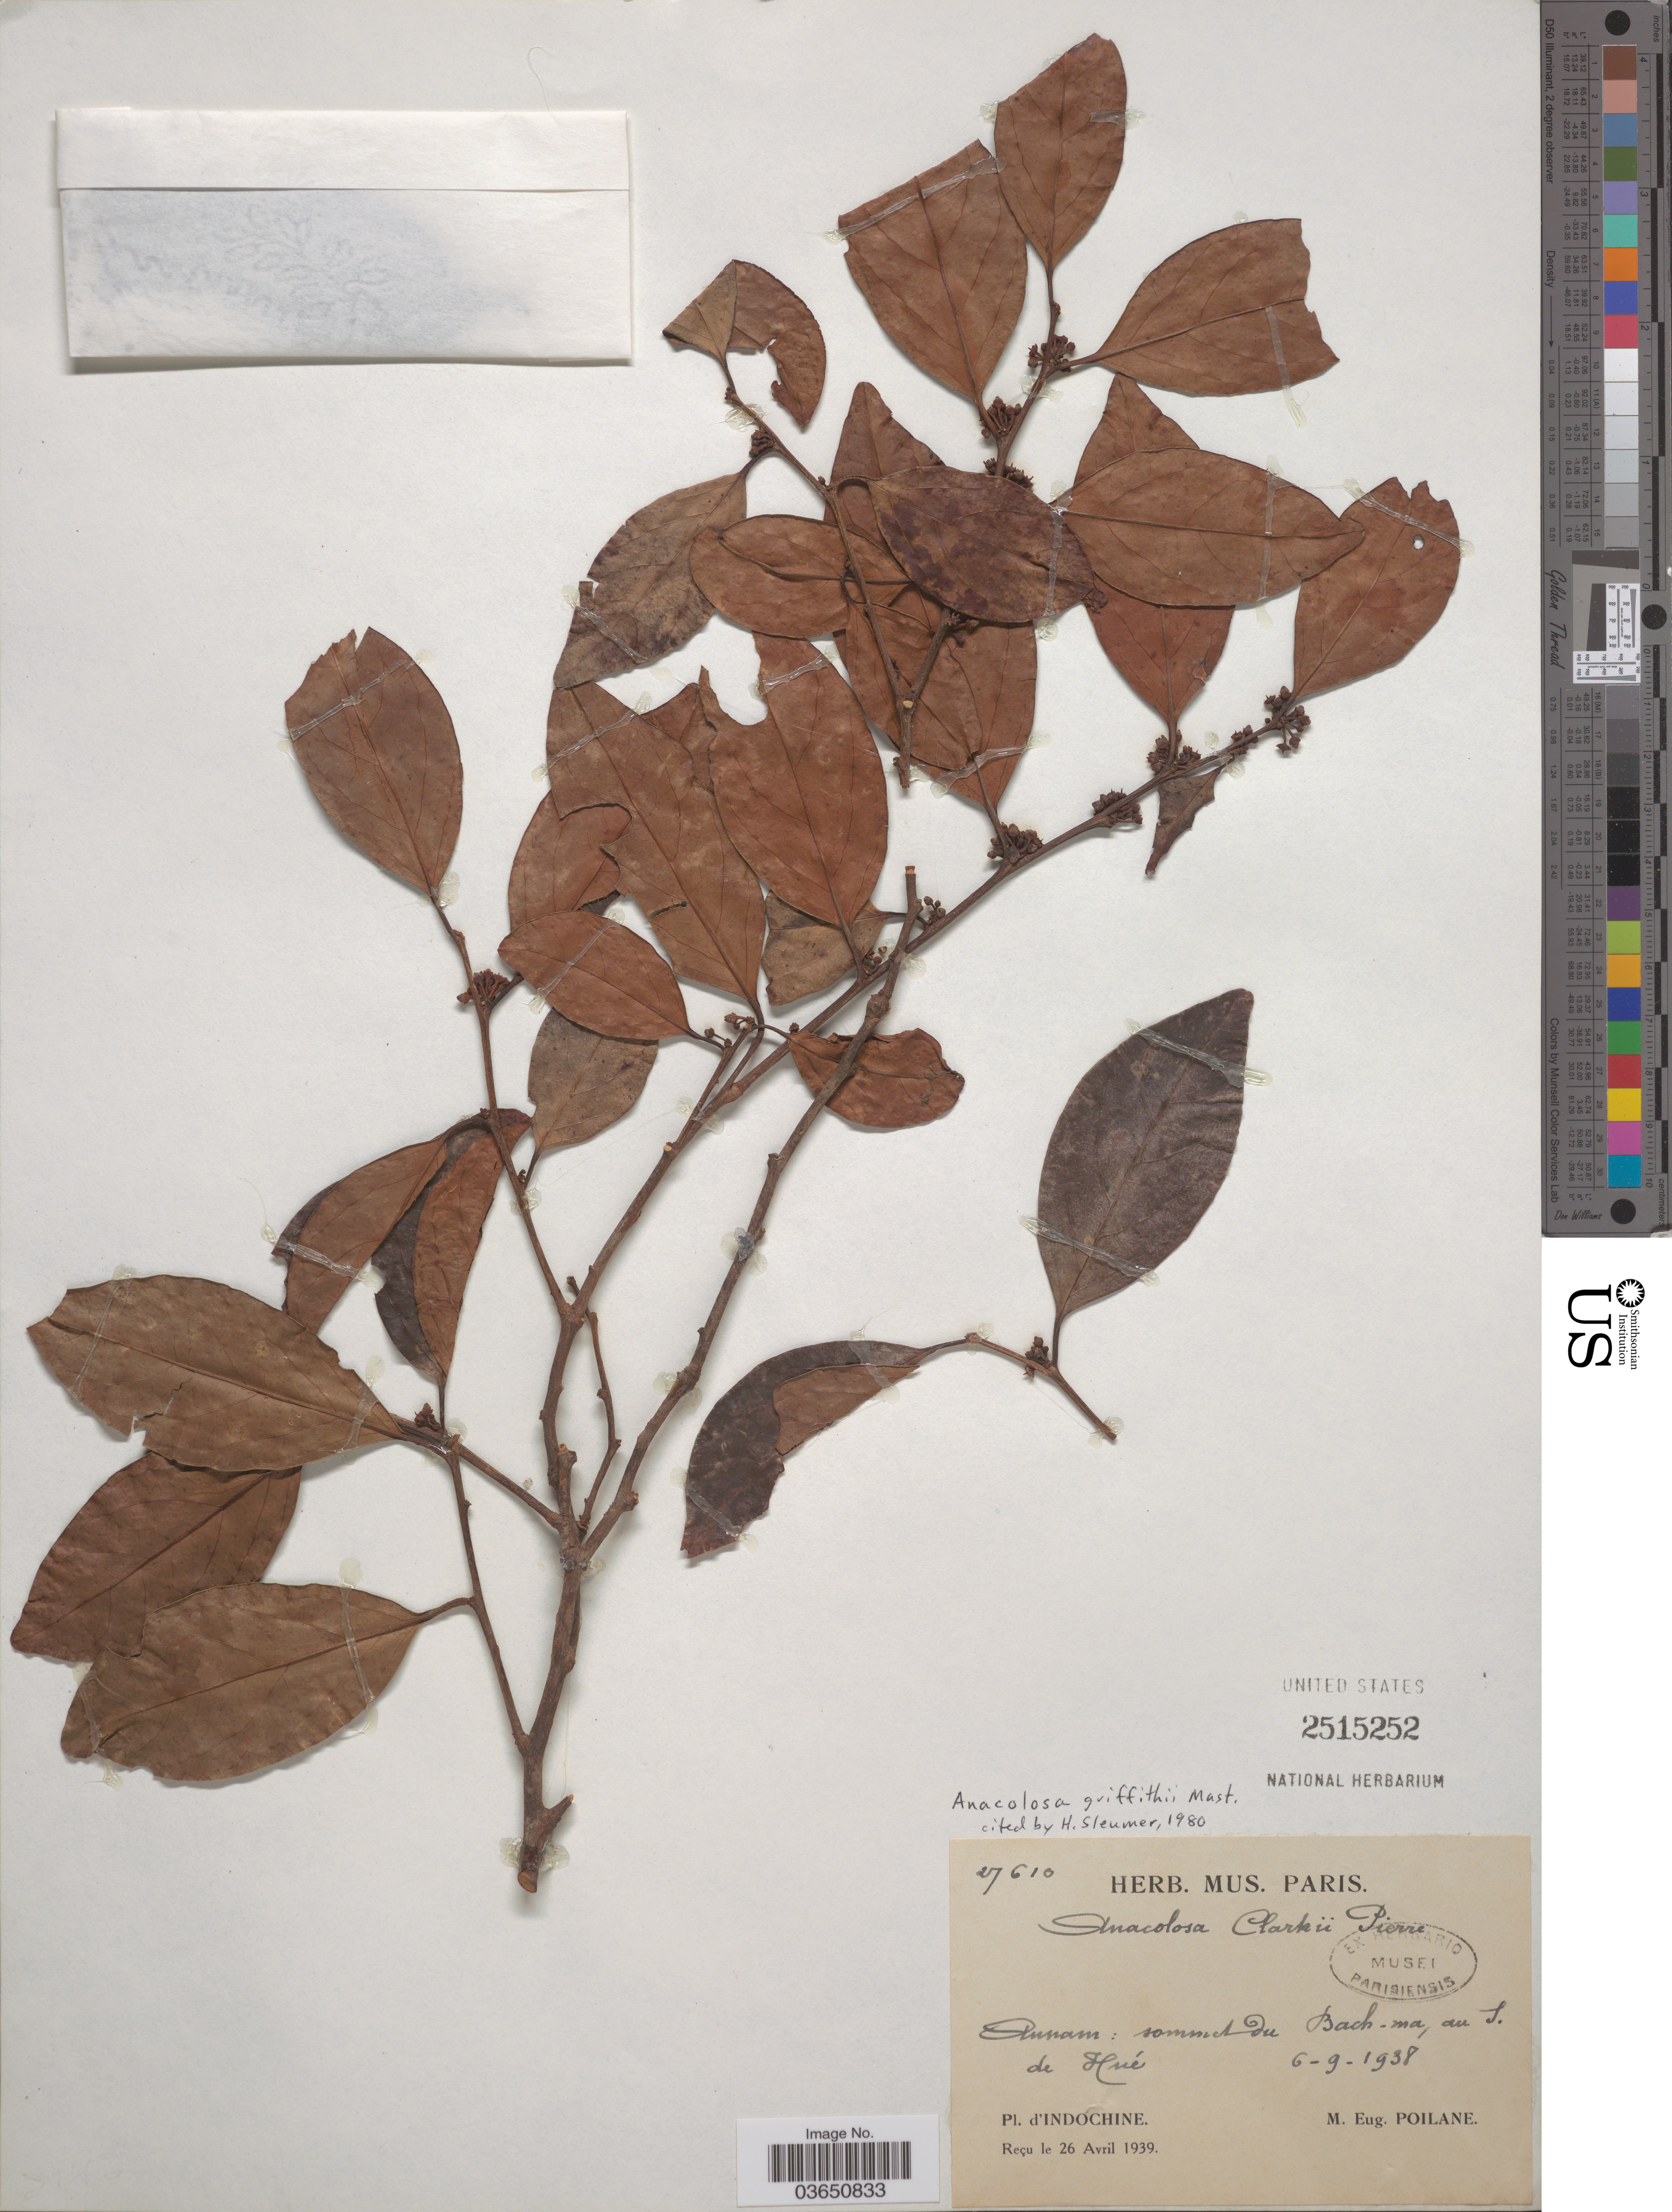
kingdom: Plantae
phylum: Tracheophyta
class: Magnoliopsida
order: Santalales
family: Aptandraceae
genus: Anacolosa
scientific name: Anacolosa griffithii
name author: Mast.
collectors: M. Poilane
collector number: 27610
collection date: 1938-09-06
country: Vietnam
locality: Annam: sommet du Bach-ma, au S. de Hué. Indochine.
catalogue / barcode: US 2515252